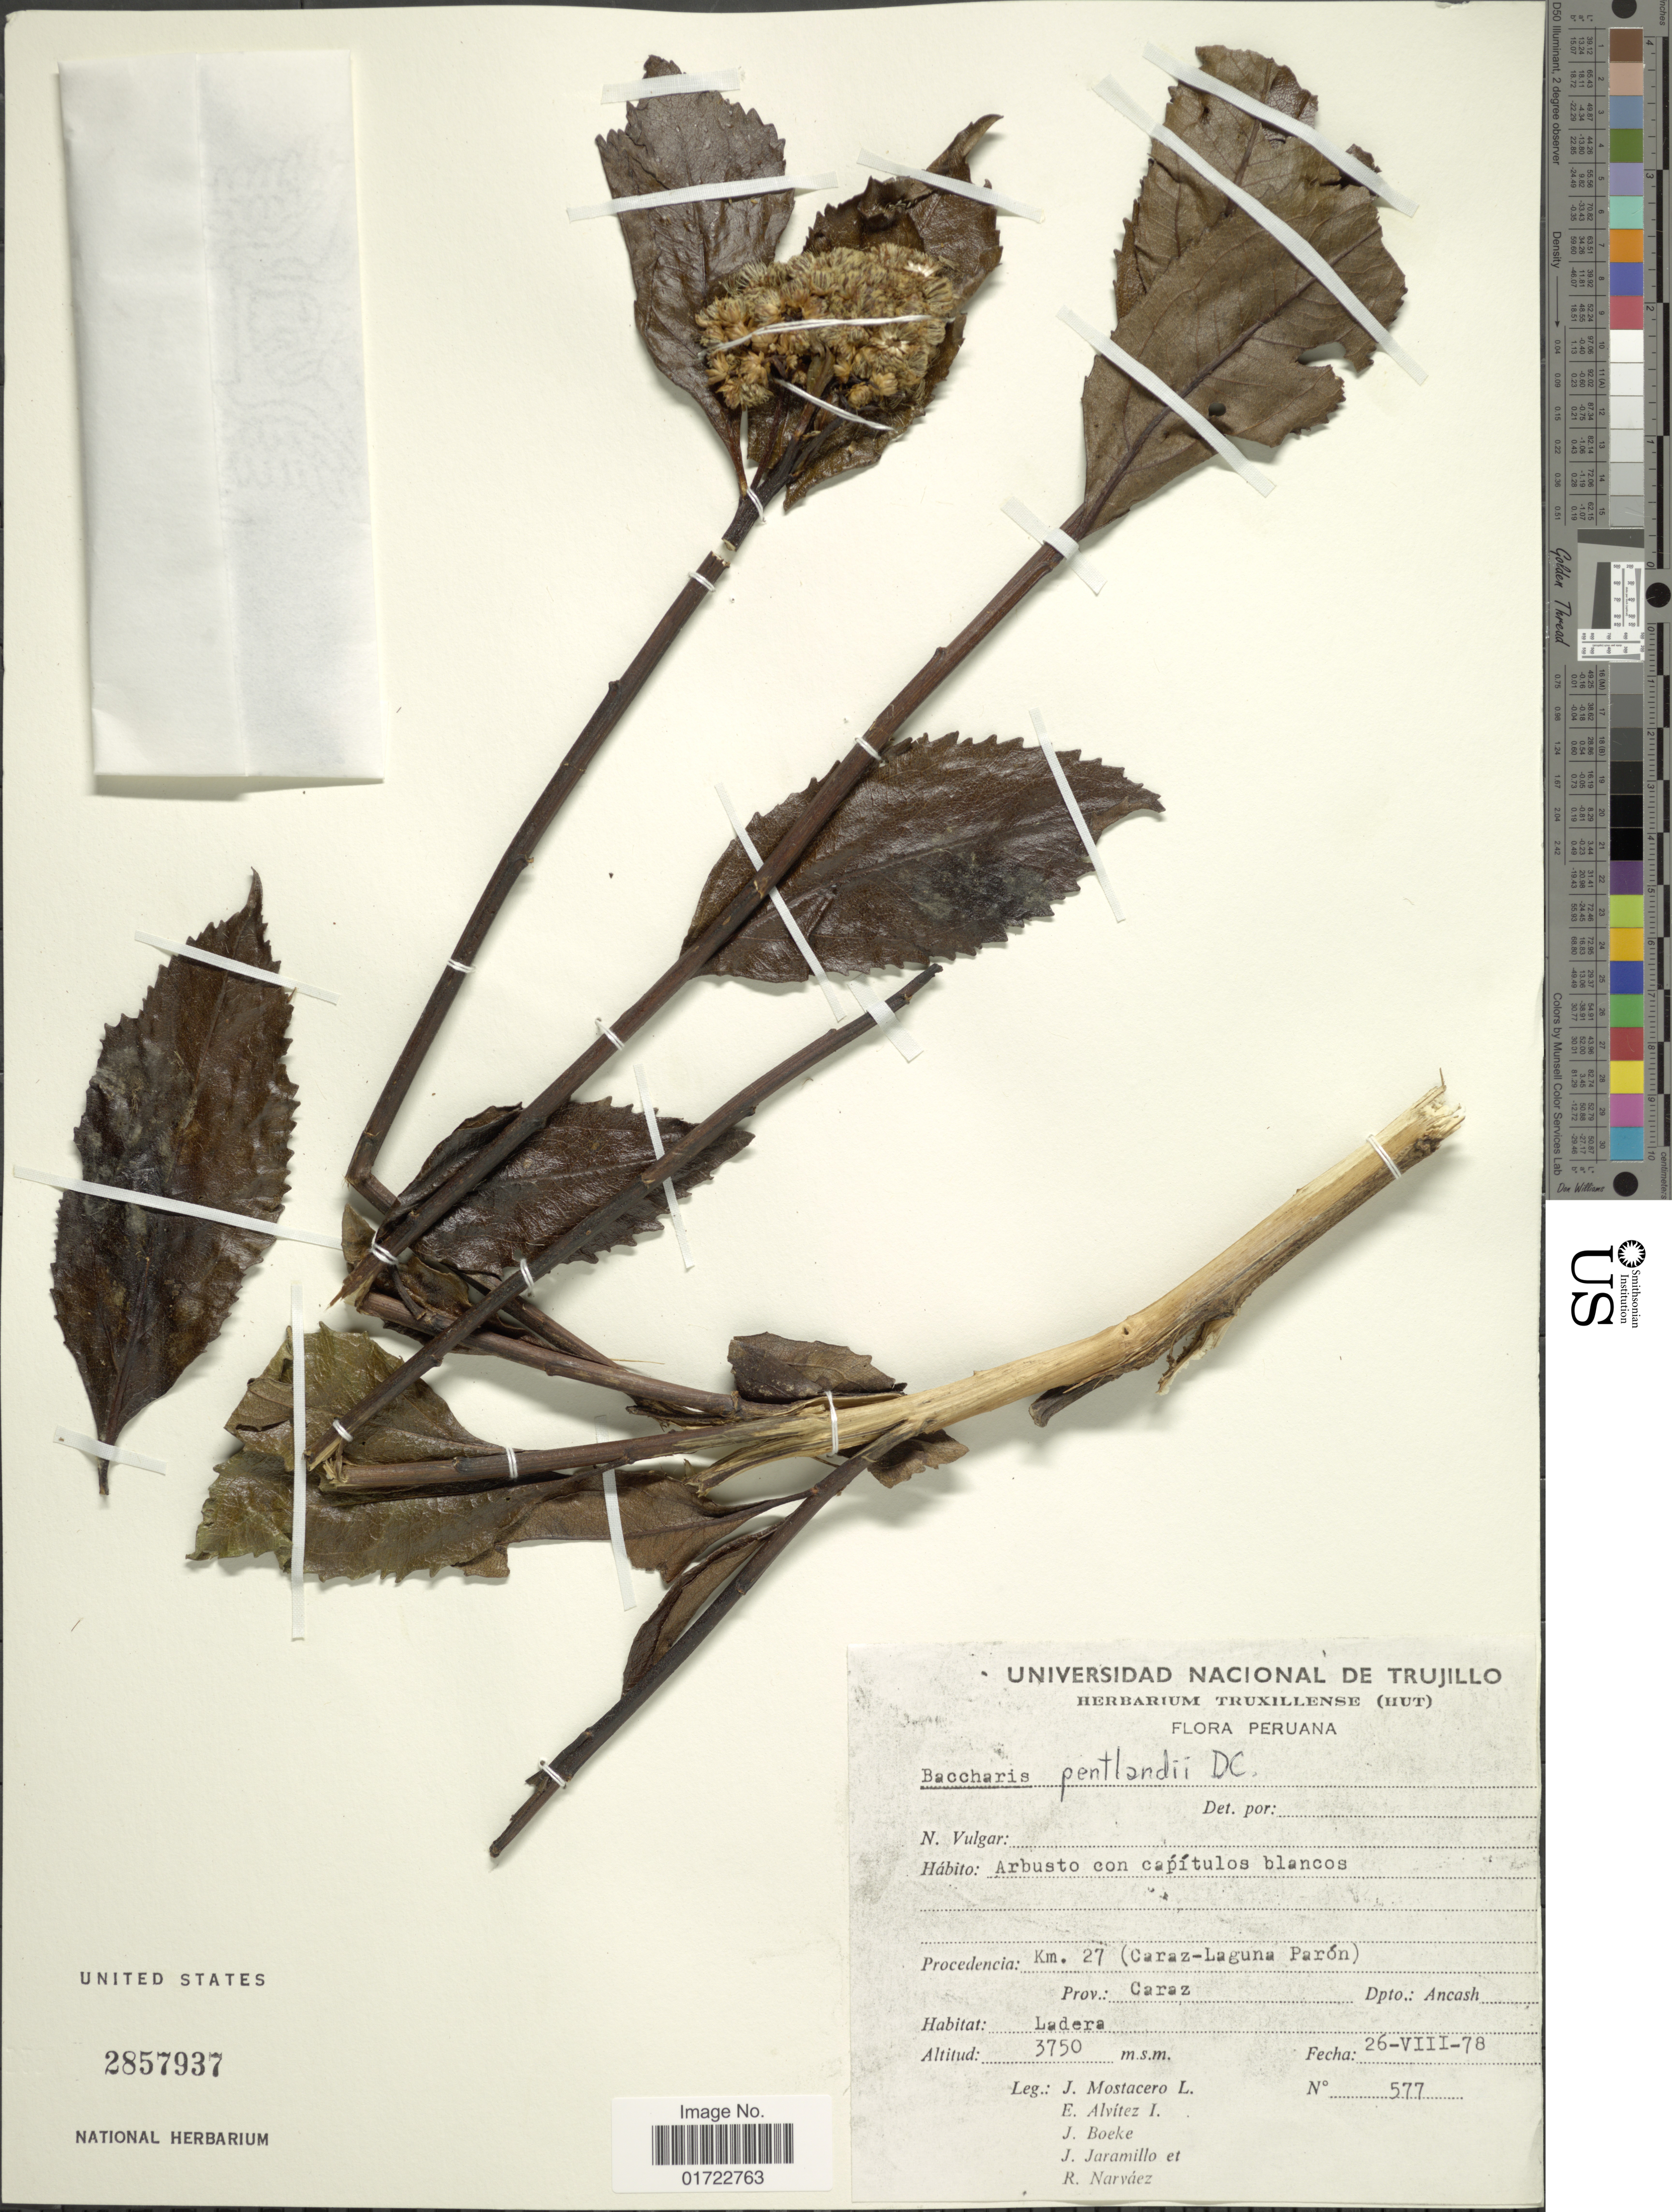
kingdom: Plantae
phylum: Tracheophyta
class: Magnoliopsida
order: Asterales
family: Asteraceae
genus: Baccharis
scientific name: Baccharis latifolia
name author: (Ruiz & Pav.) Pers.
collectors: J. Mostacero L., E. Alvitez I., J. D. Boeke, J. Jaramillo & R. Narváez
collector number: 577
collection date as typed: Transcribed d/m/y: 26/8/78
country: Peru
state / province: Ancash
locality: Dpto. Ancash, Prov. Caraz, Km. 27 (Caraz0Laguna Parón).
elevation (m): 3750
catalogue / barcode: US 2857937